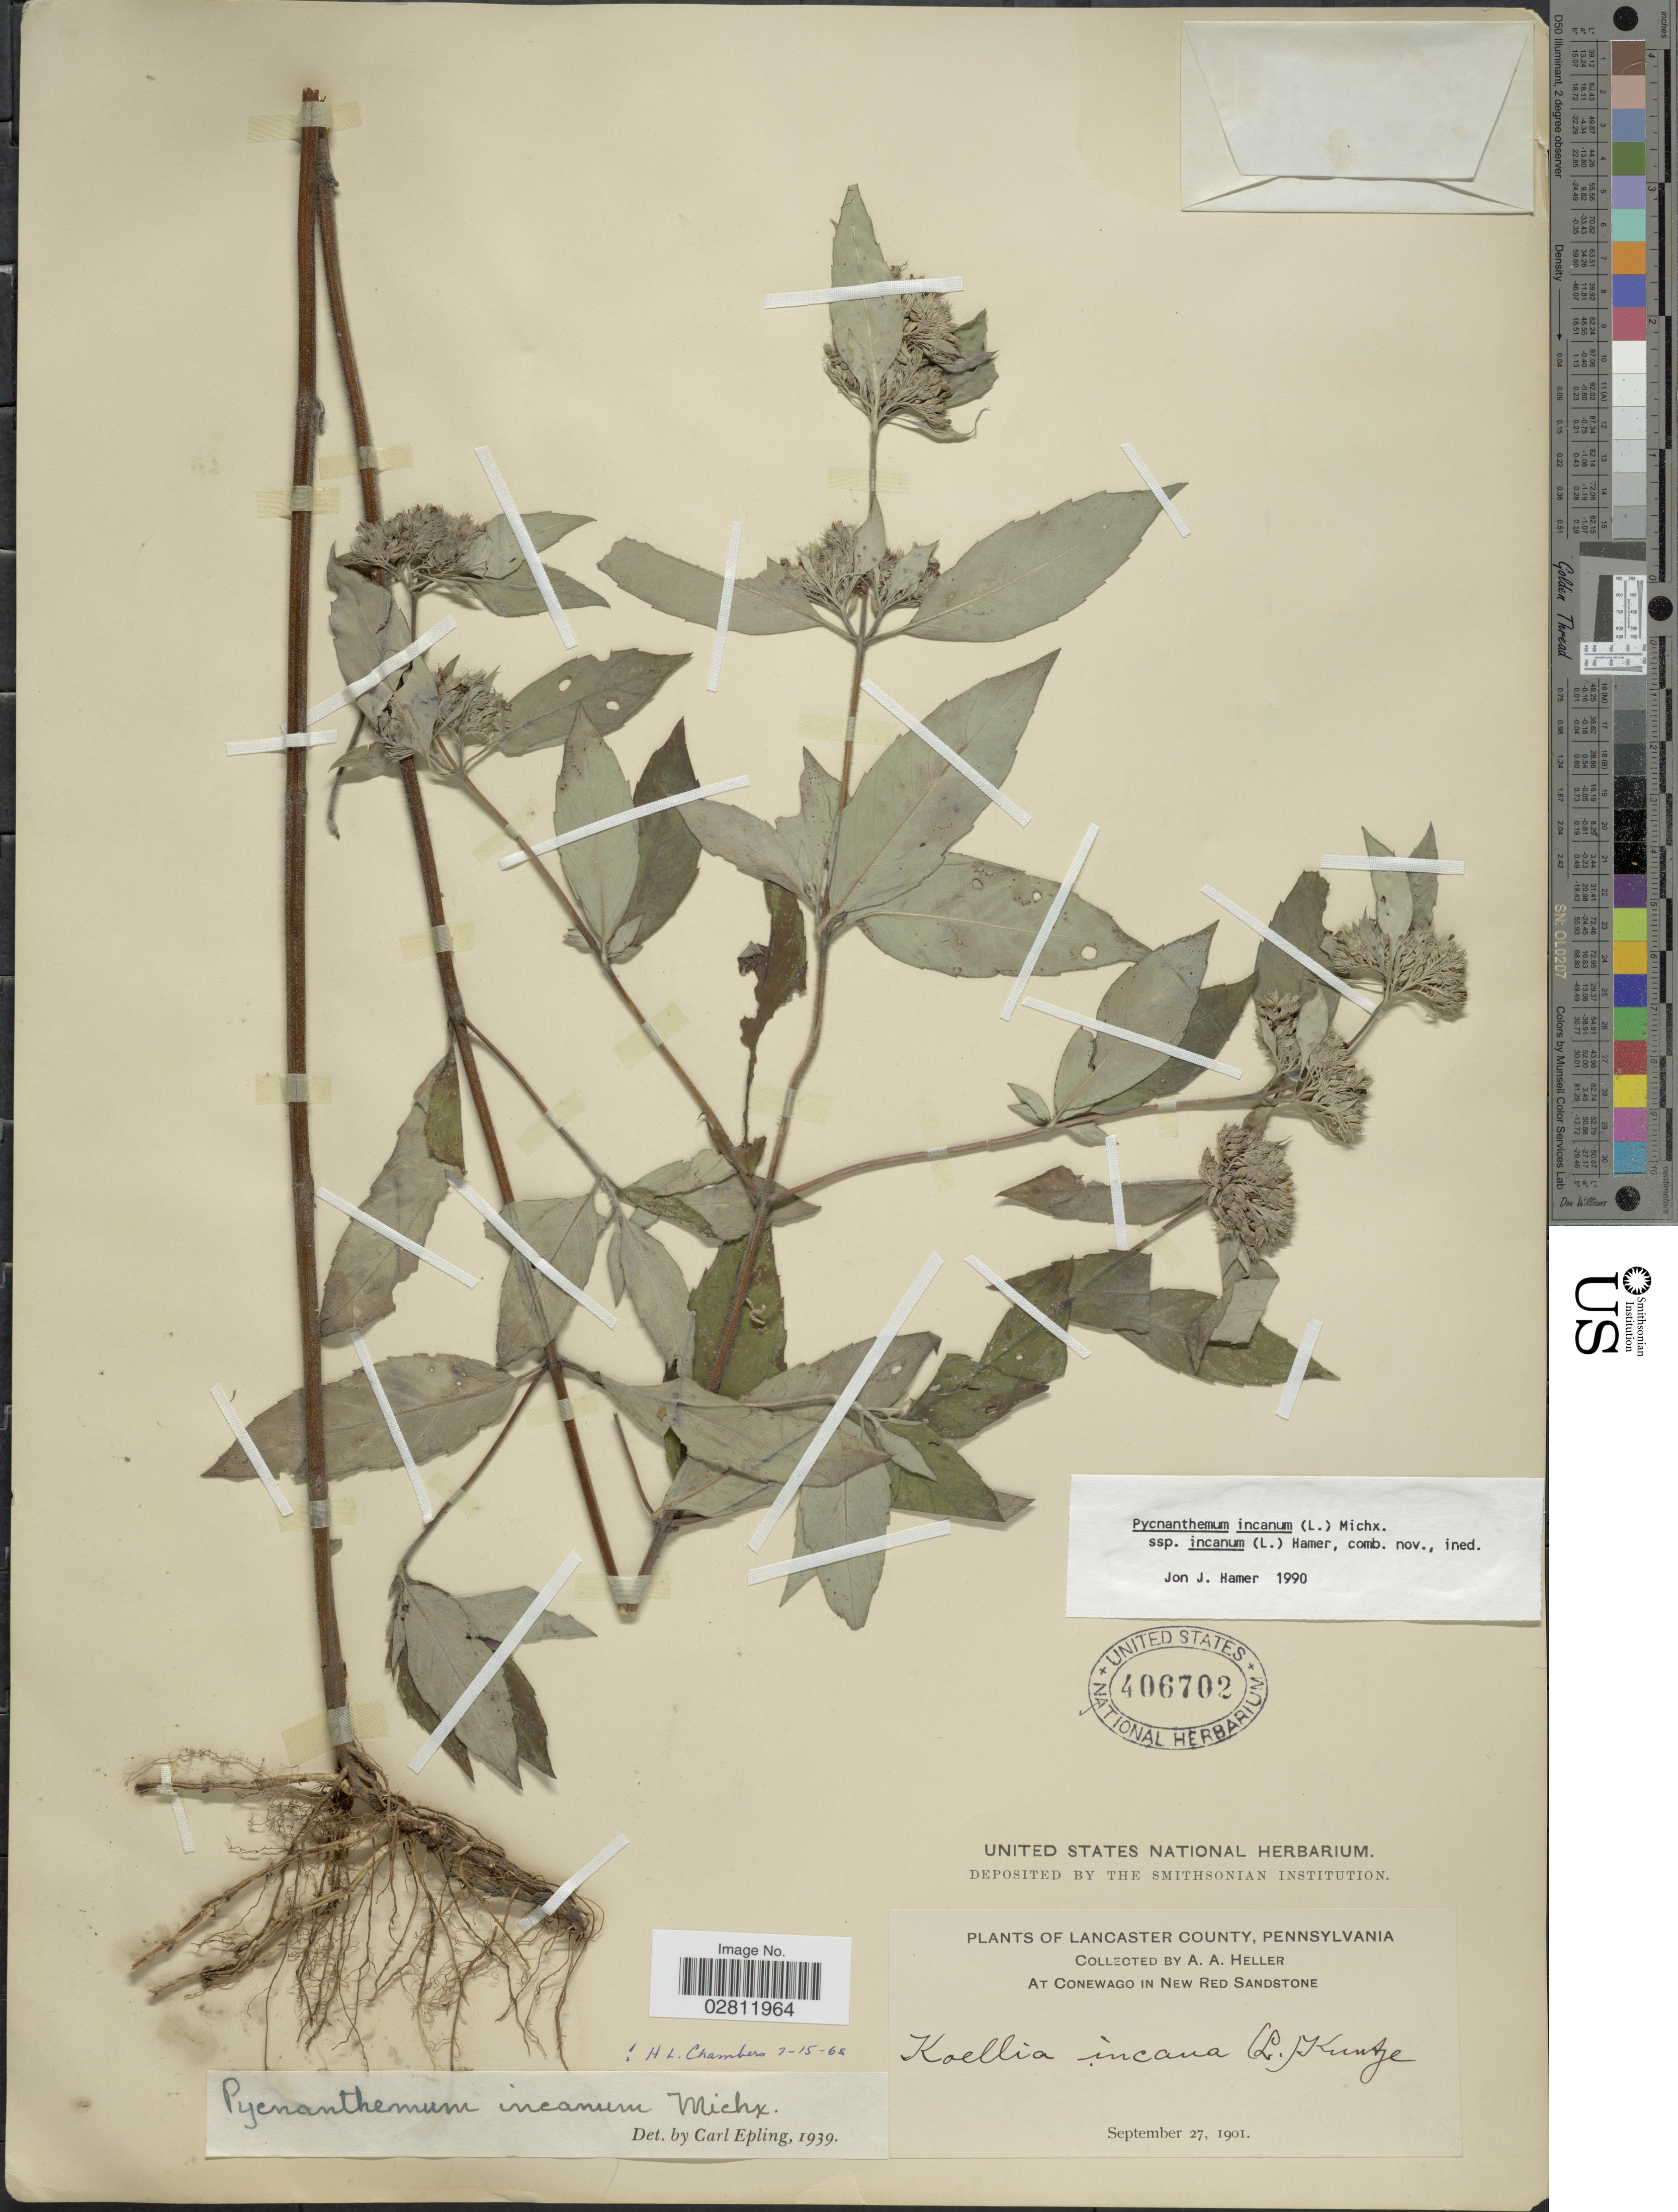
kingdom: Plantae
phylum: Tracheophyta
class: Magnoliopsida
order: Lamiales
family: Lamiaceae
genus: Pycnanthemum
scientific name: Pycnanthemum incanum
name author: (L.) Michx.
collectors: A. A. Heller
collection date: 1901-09-27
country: United States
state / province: Pennsylvania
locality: Lancaster County. At Conewago in New Red Sandstone.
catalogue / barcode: US 406702